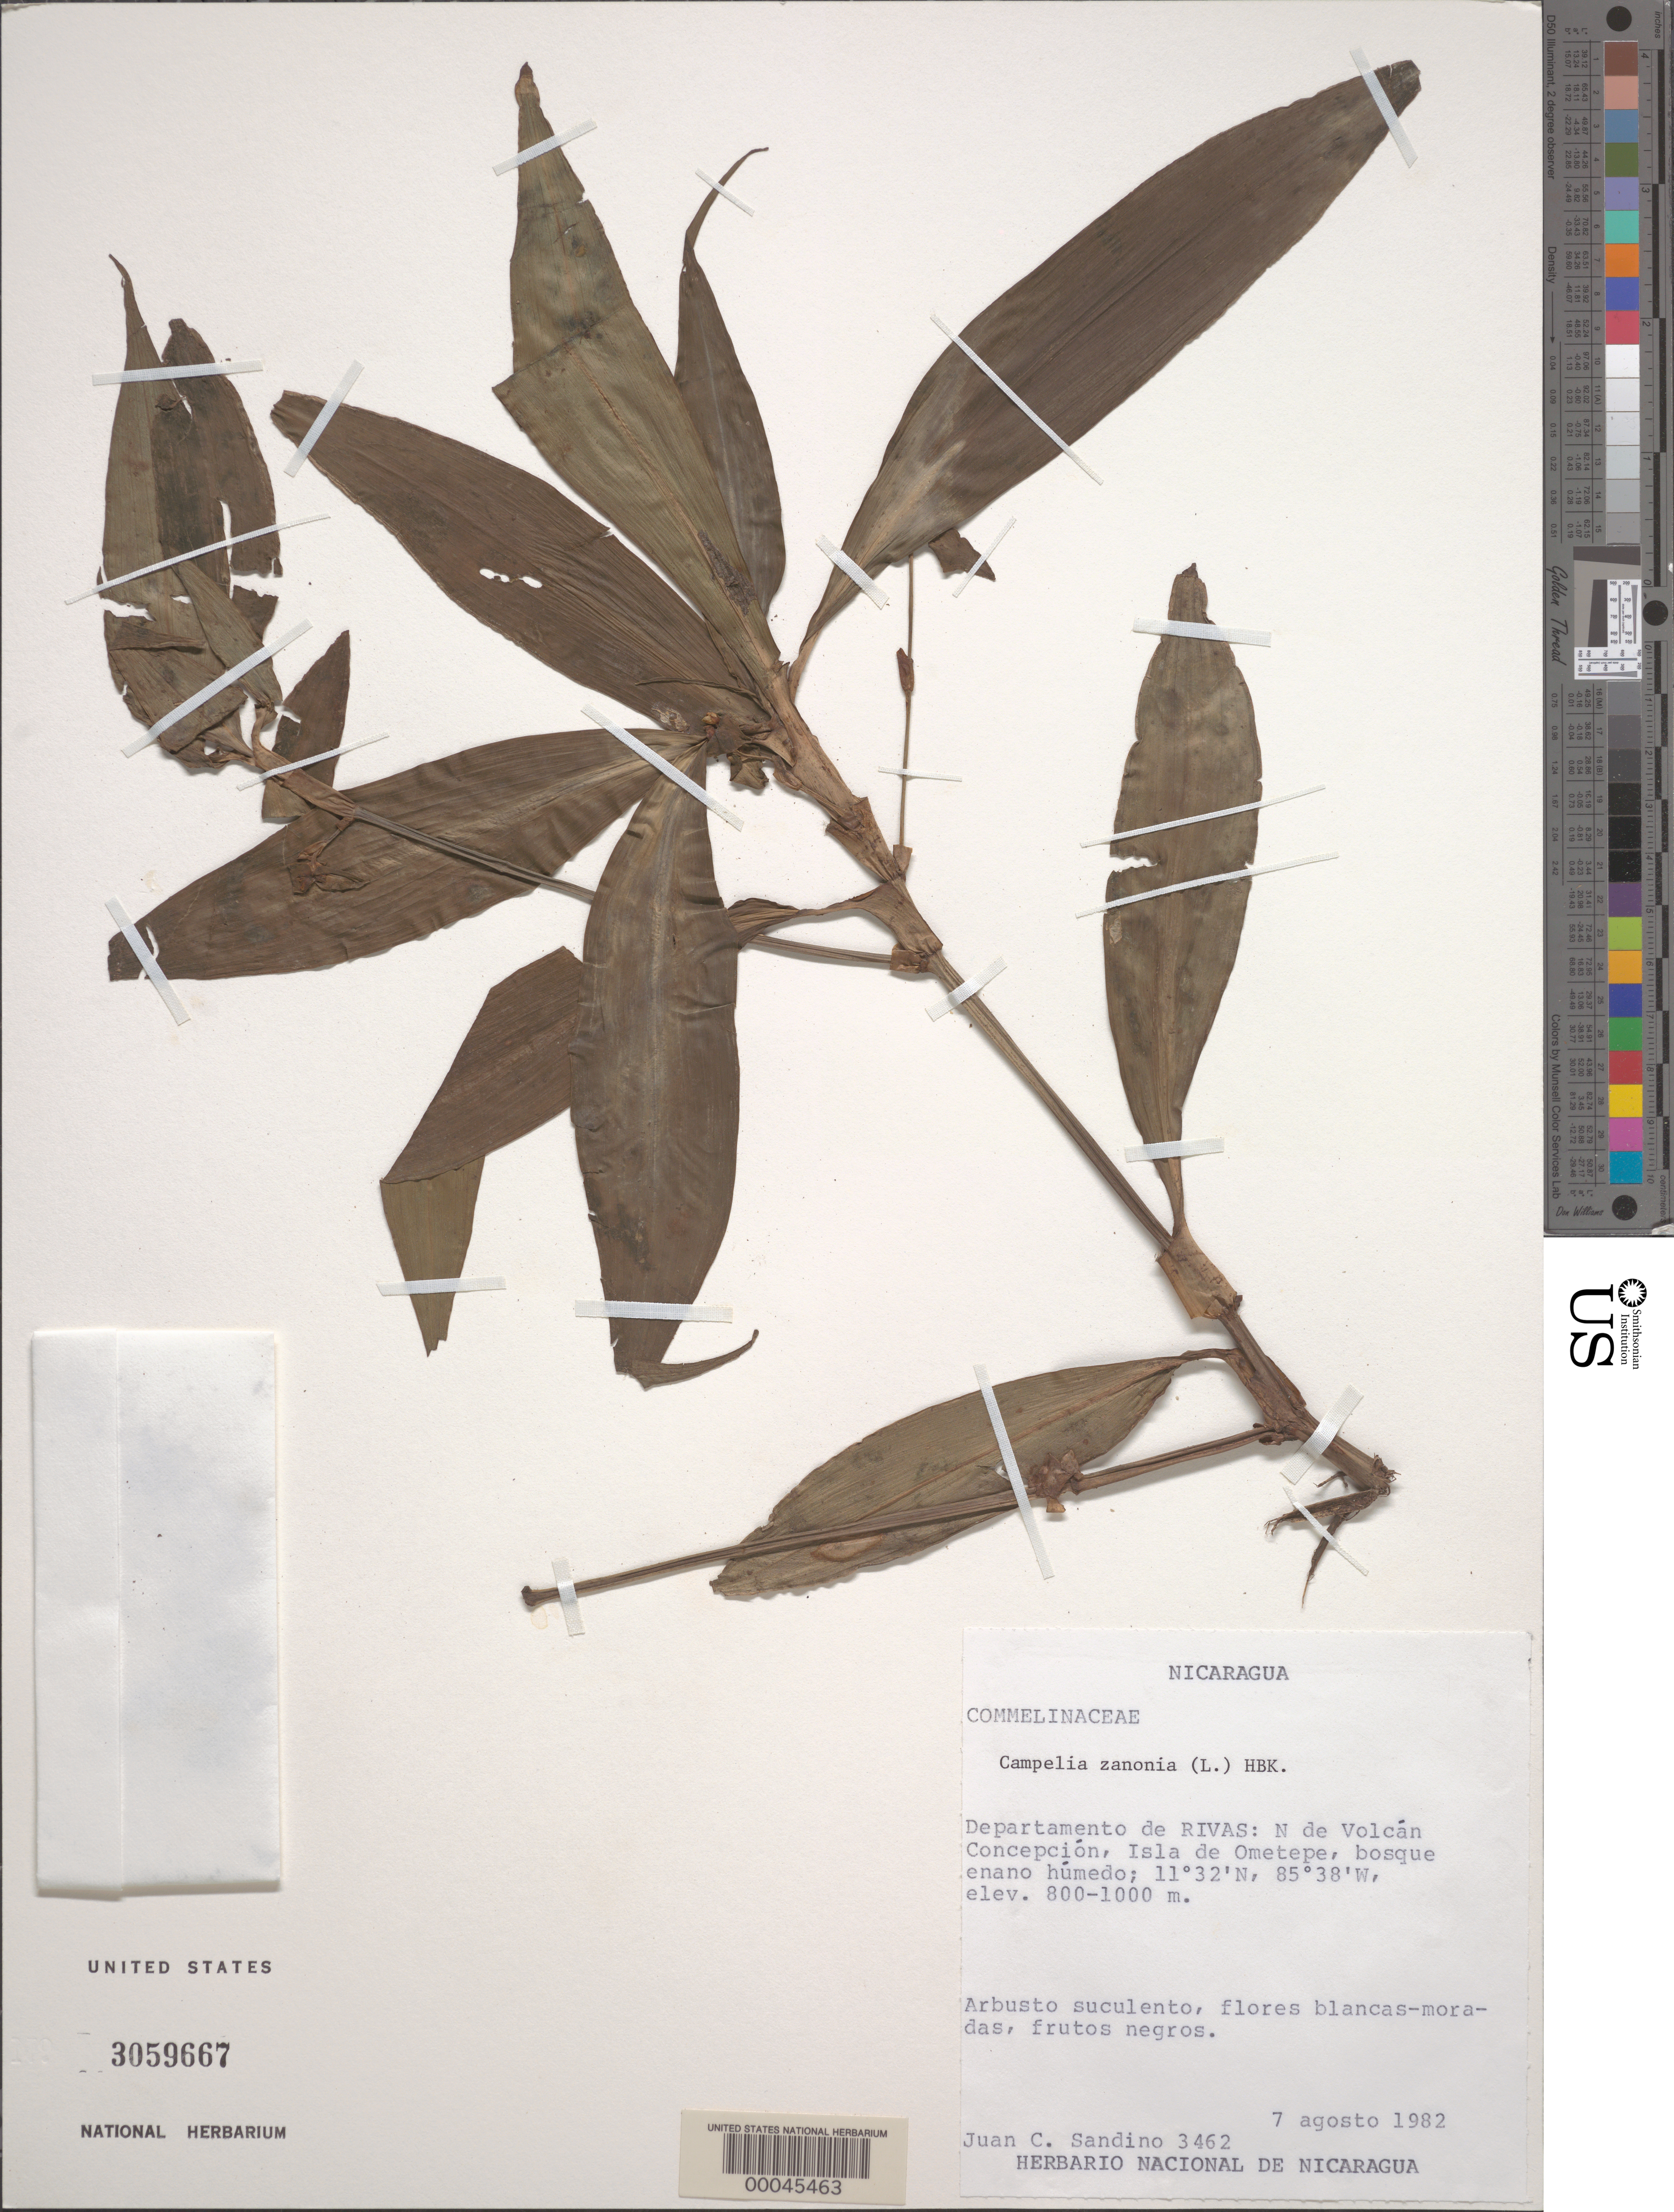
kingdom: Plantae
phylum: Tracheophyta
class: Liliopsida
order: Commelinales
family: Commelinaceae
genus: Tradescantia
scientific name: Tradescantia zanonia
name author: (L.) Sw.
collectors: J. Sandino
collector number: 3462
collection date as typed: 07 Aug 1982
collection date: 1982-08-07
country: Nicaragua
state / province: Rivas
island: Isla de Ometepe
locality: N of volcan concepcion, isla de ometepe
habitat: Moist tropical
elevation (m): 800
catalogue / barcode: US 3059667